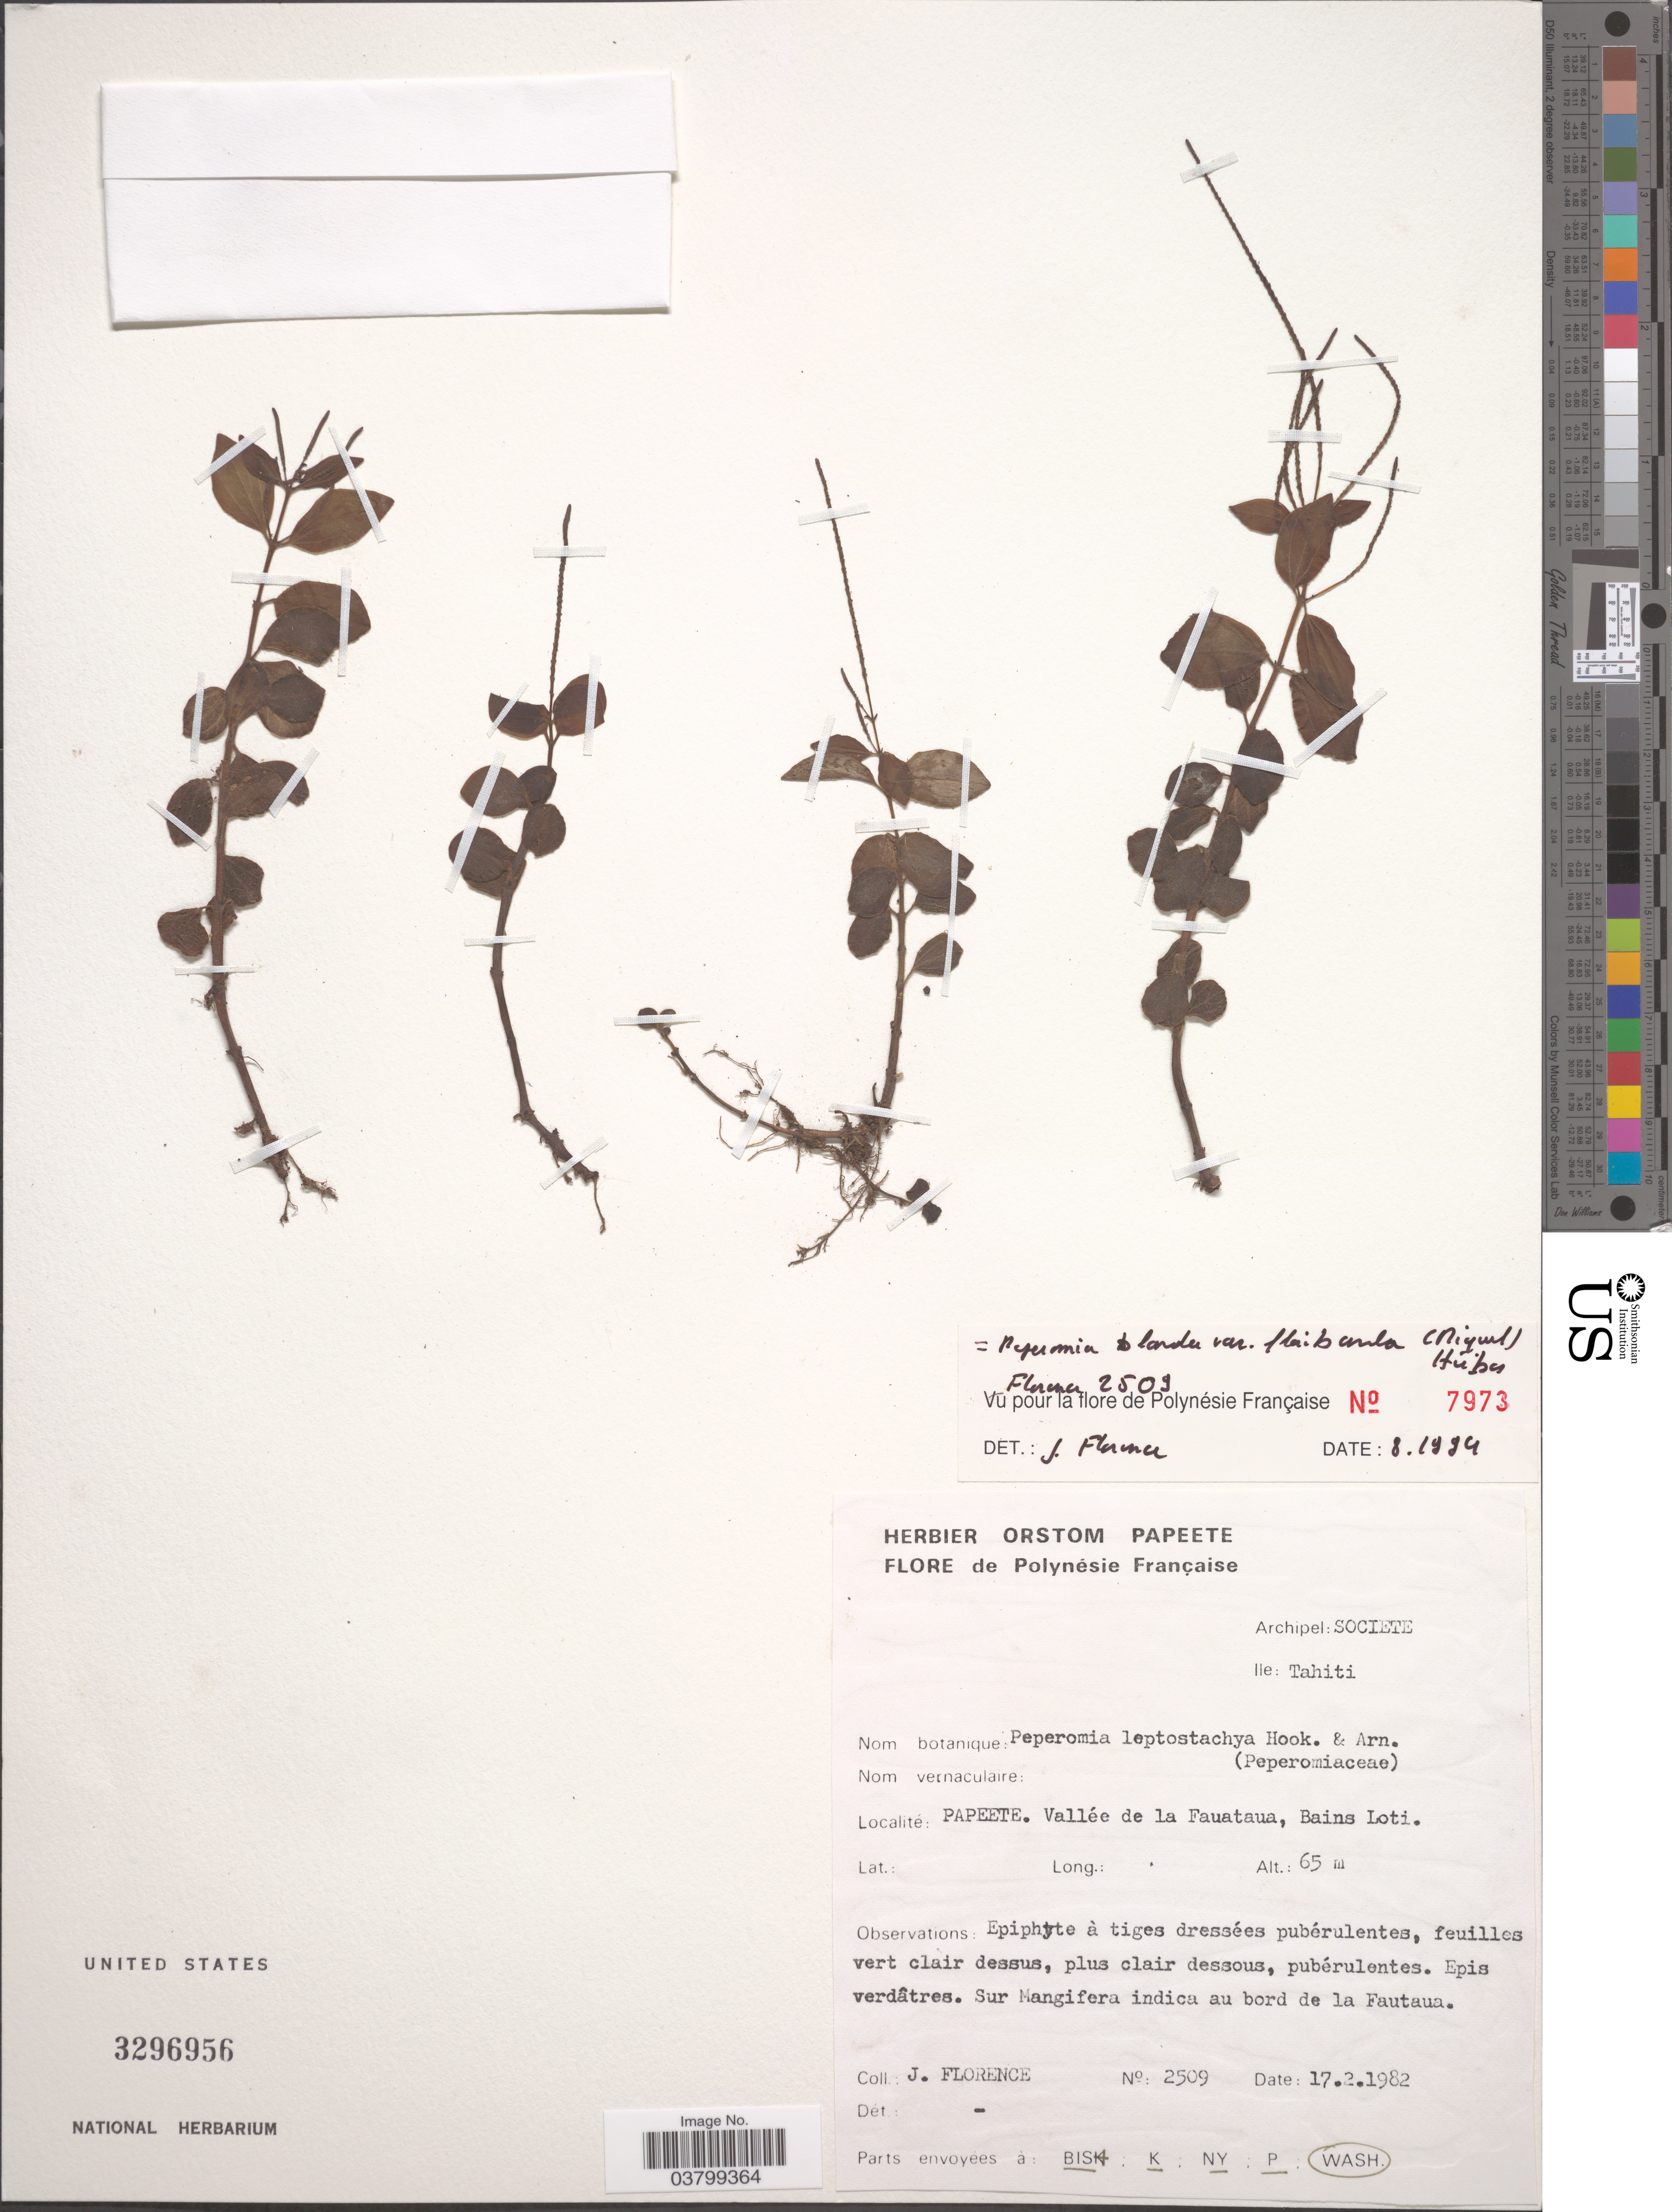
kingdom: Plantae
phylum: Tracheophyta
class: Magnoliopsida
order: Piperales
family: Piperaceae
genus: Peperomia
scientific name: Peperomia leptostachya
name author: Hook. & Arn.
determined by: Wagner, W. L., (BOT), Smithsonian Institution - National Museum of Natural History (UNITED STATES)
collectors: J. Florence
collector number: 2509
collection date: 1982-02-17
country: French Polynesia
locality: Archipel: Societe. Ile: Tahiti. Papeete. Vallée de la Fauataua, Bains Loti. Sur Mangifera indica au bord de la Fautaua.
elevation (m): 65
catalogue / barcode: US 3296956